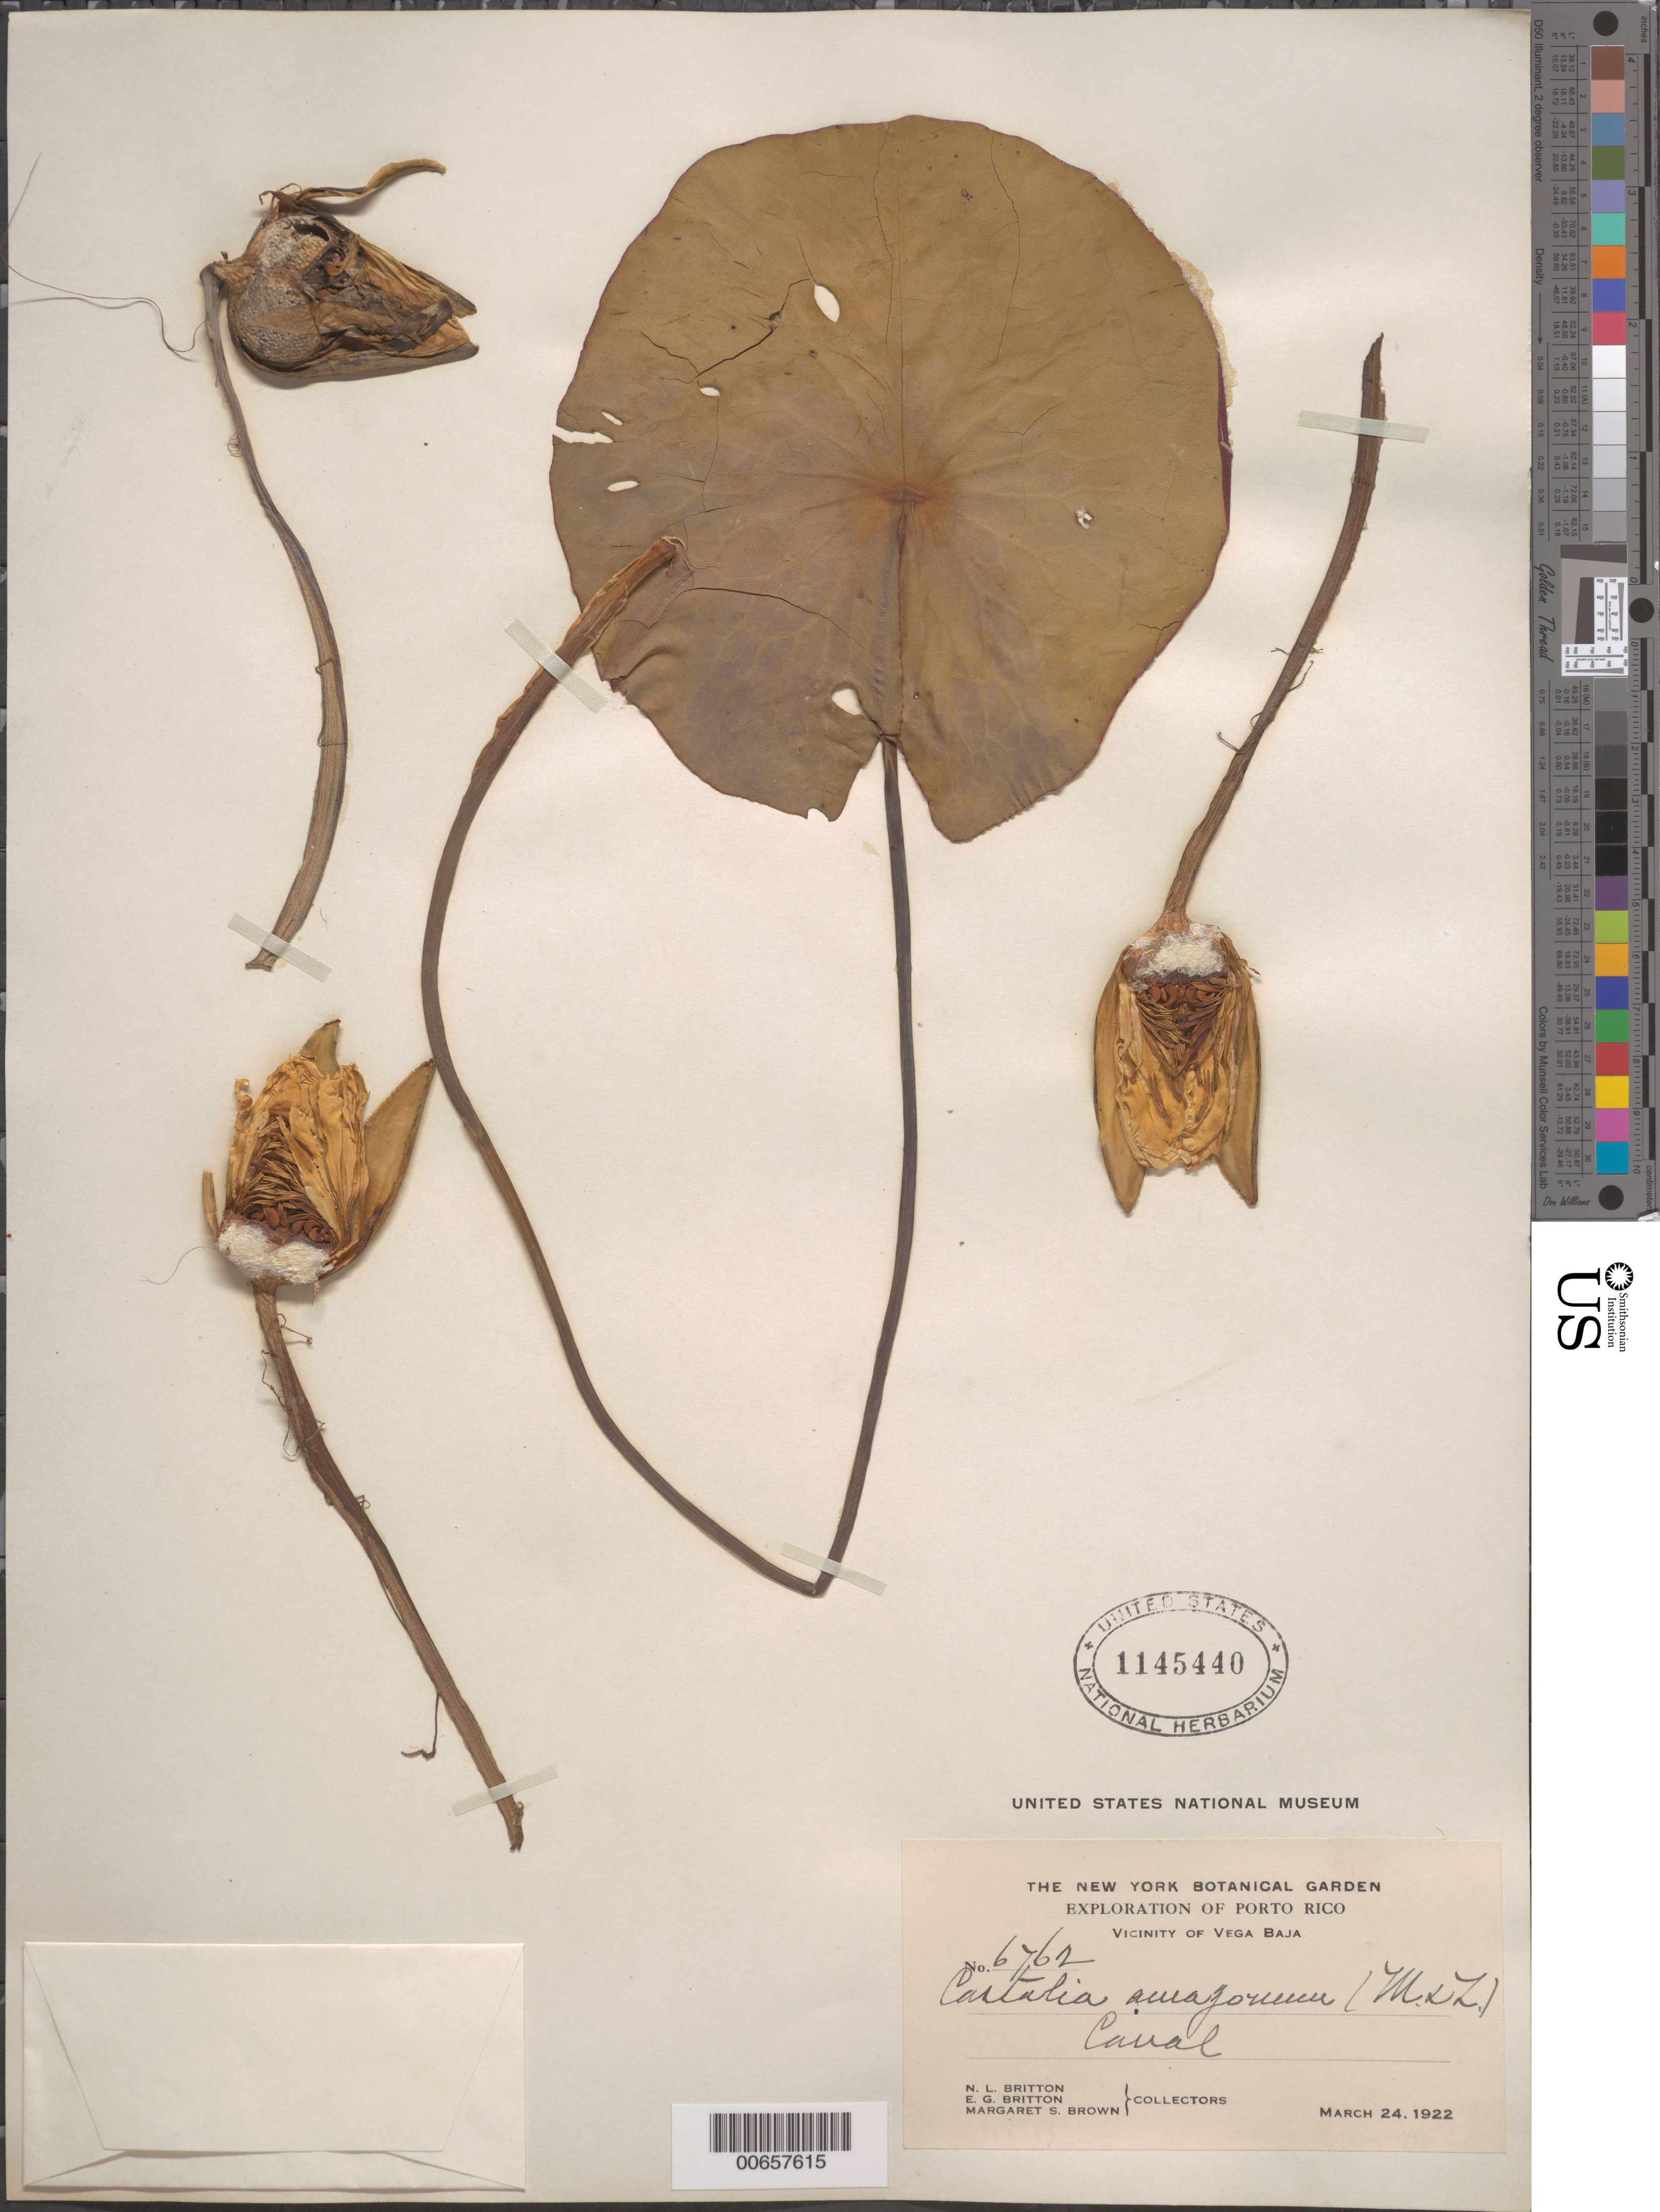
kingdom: Plantae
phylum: Tracheophyta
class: Magnoliopsida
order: Nymphaeales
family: Nymphaeaceae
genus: Castalia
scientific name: Castalia amazonum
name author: (Mart. & Zucc.) Britton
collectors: N. Britton, E. G. Britton & M. S. Brown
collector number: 6762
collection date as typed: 24 Mar 1922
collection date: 1922-03-24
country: Puerto Rico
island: Greater Antilles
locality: Vega Baja, vic of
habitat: Canal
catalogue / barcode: US 1145440